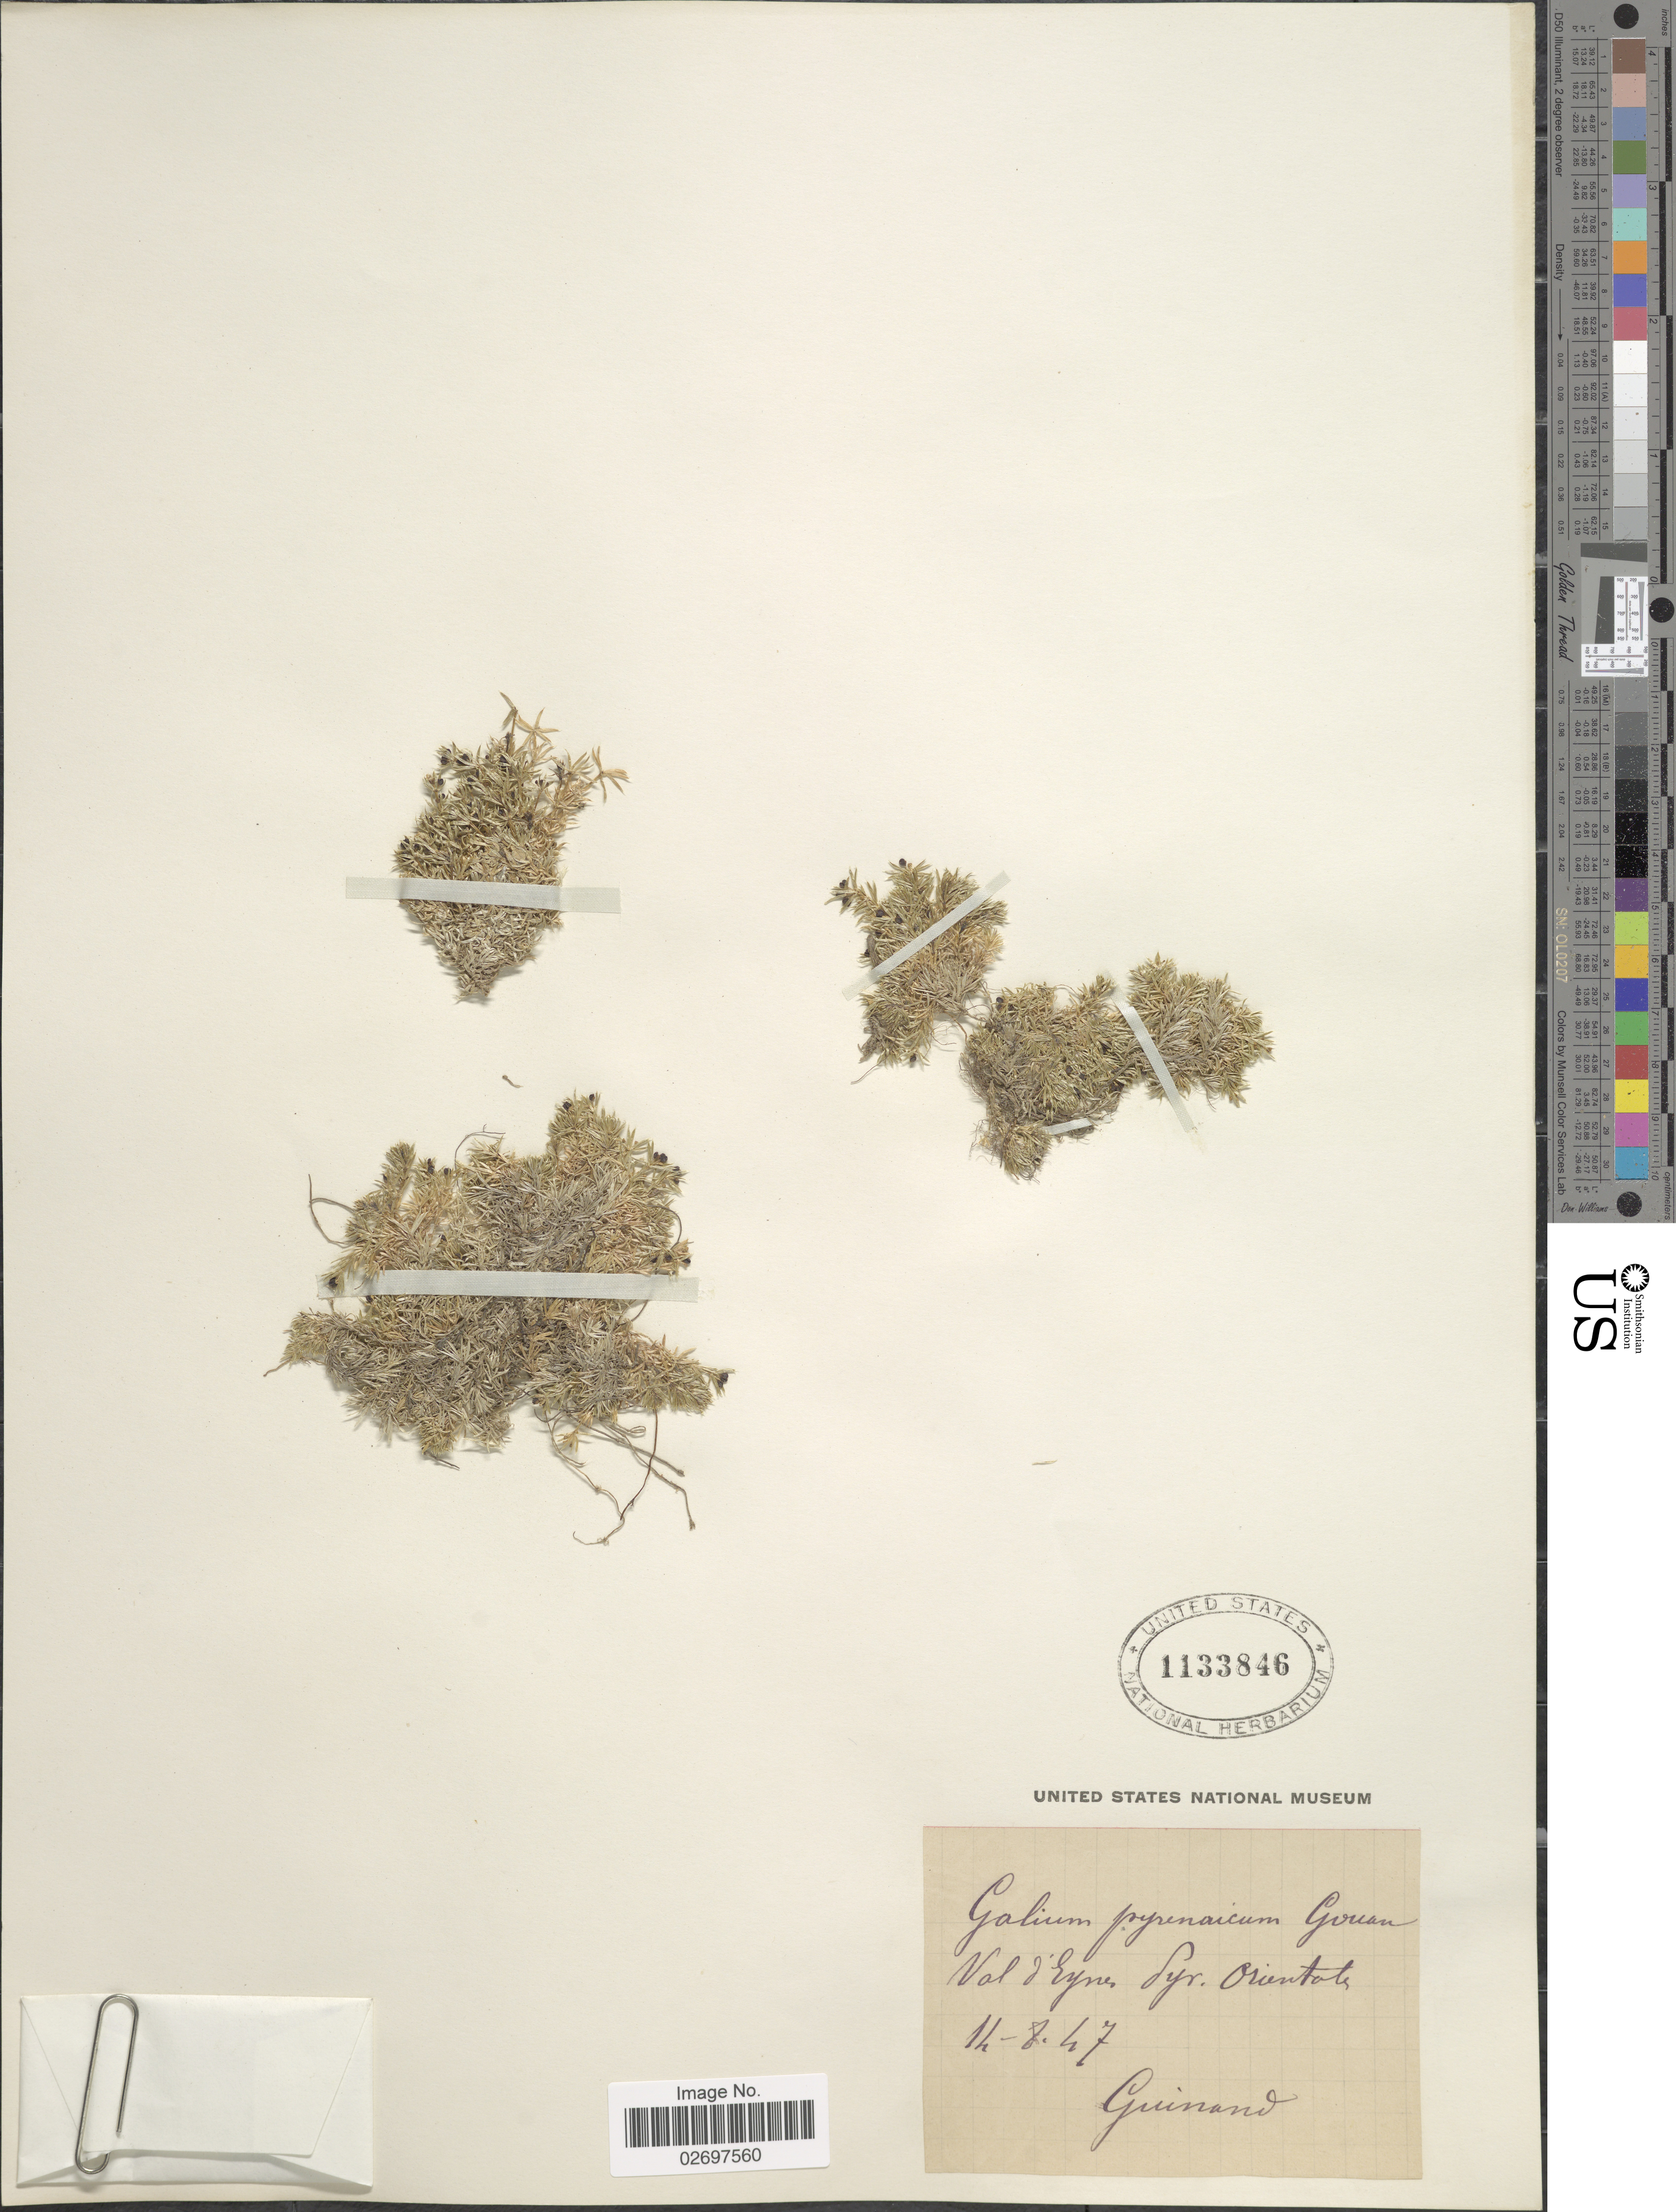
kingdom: Plantae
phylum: Tracheophyta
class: Magnoliopsida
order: Gentianales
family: Rubiaceae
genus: Galium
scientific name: Galium pyrenaicum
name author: Gouan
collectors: Guinand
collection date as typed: Transcribed d/m/y: 14/8/47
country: France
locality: Val d'Eyne. Pyr. Orientale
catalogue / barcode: US 1133846